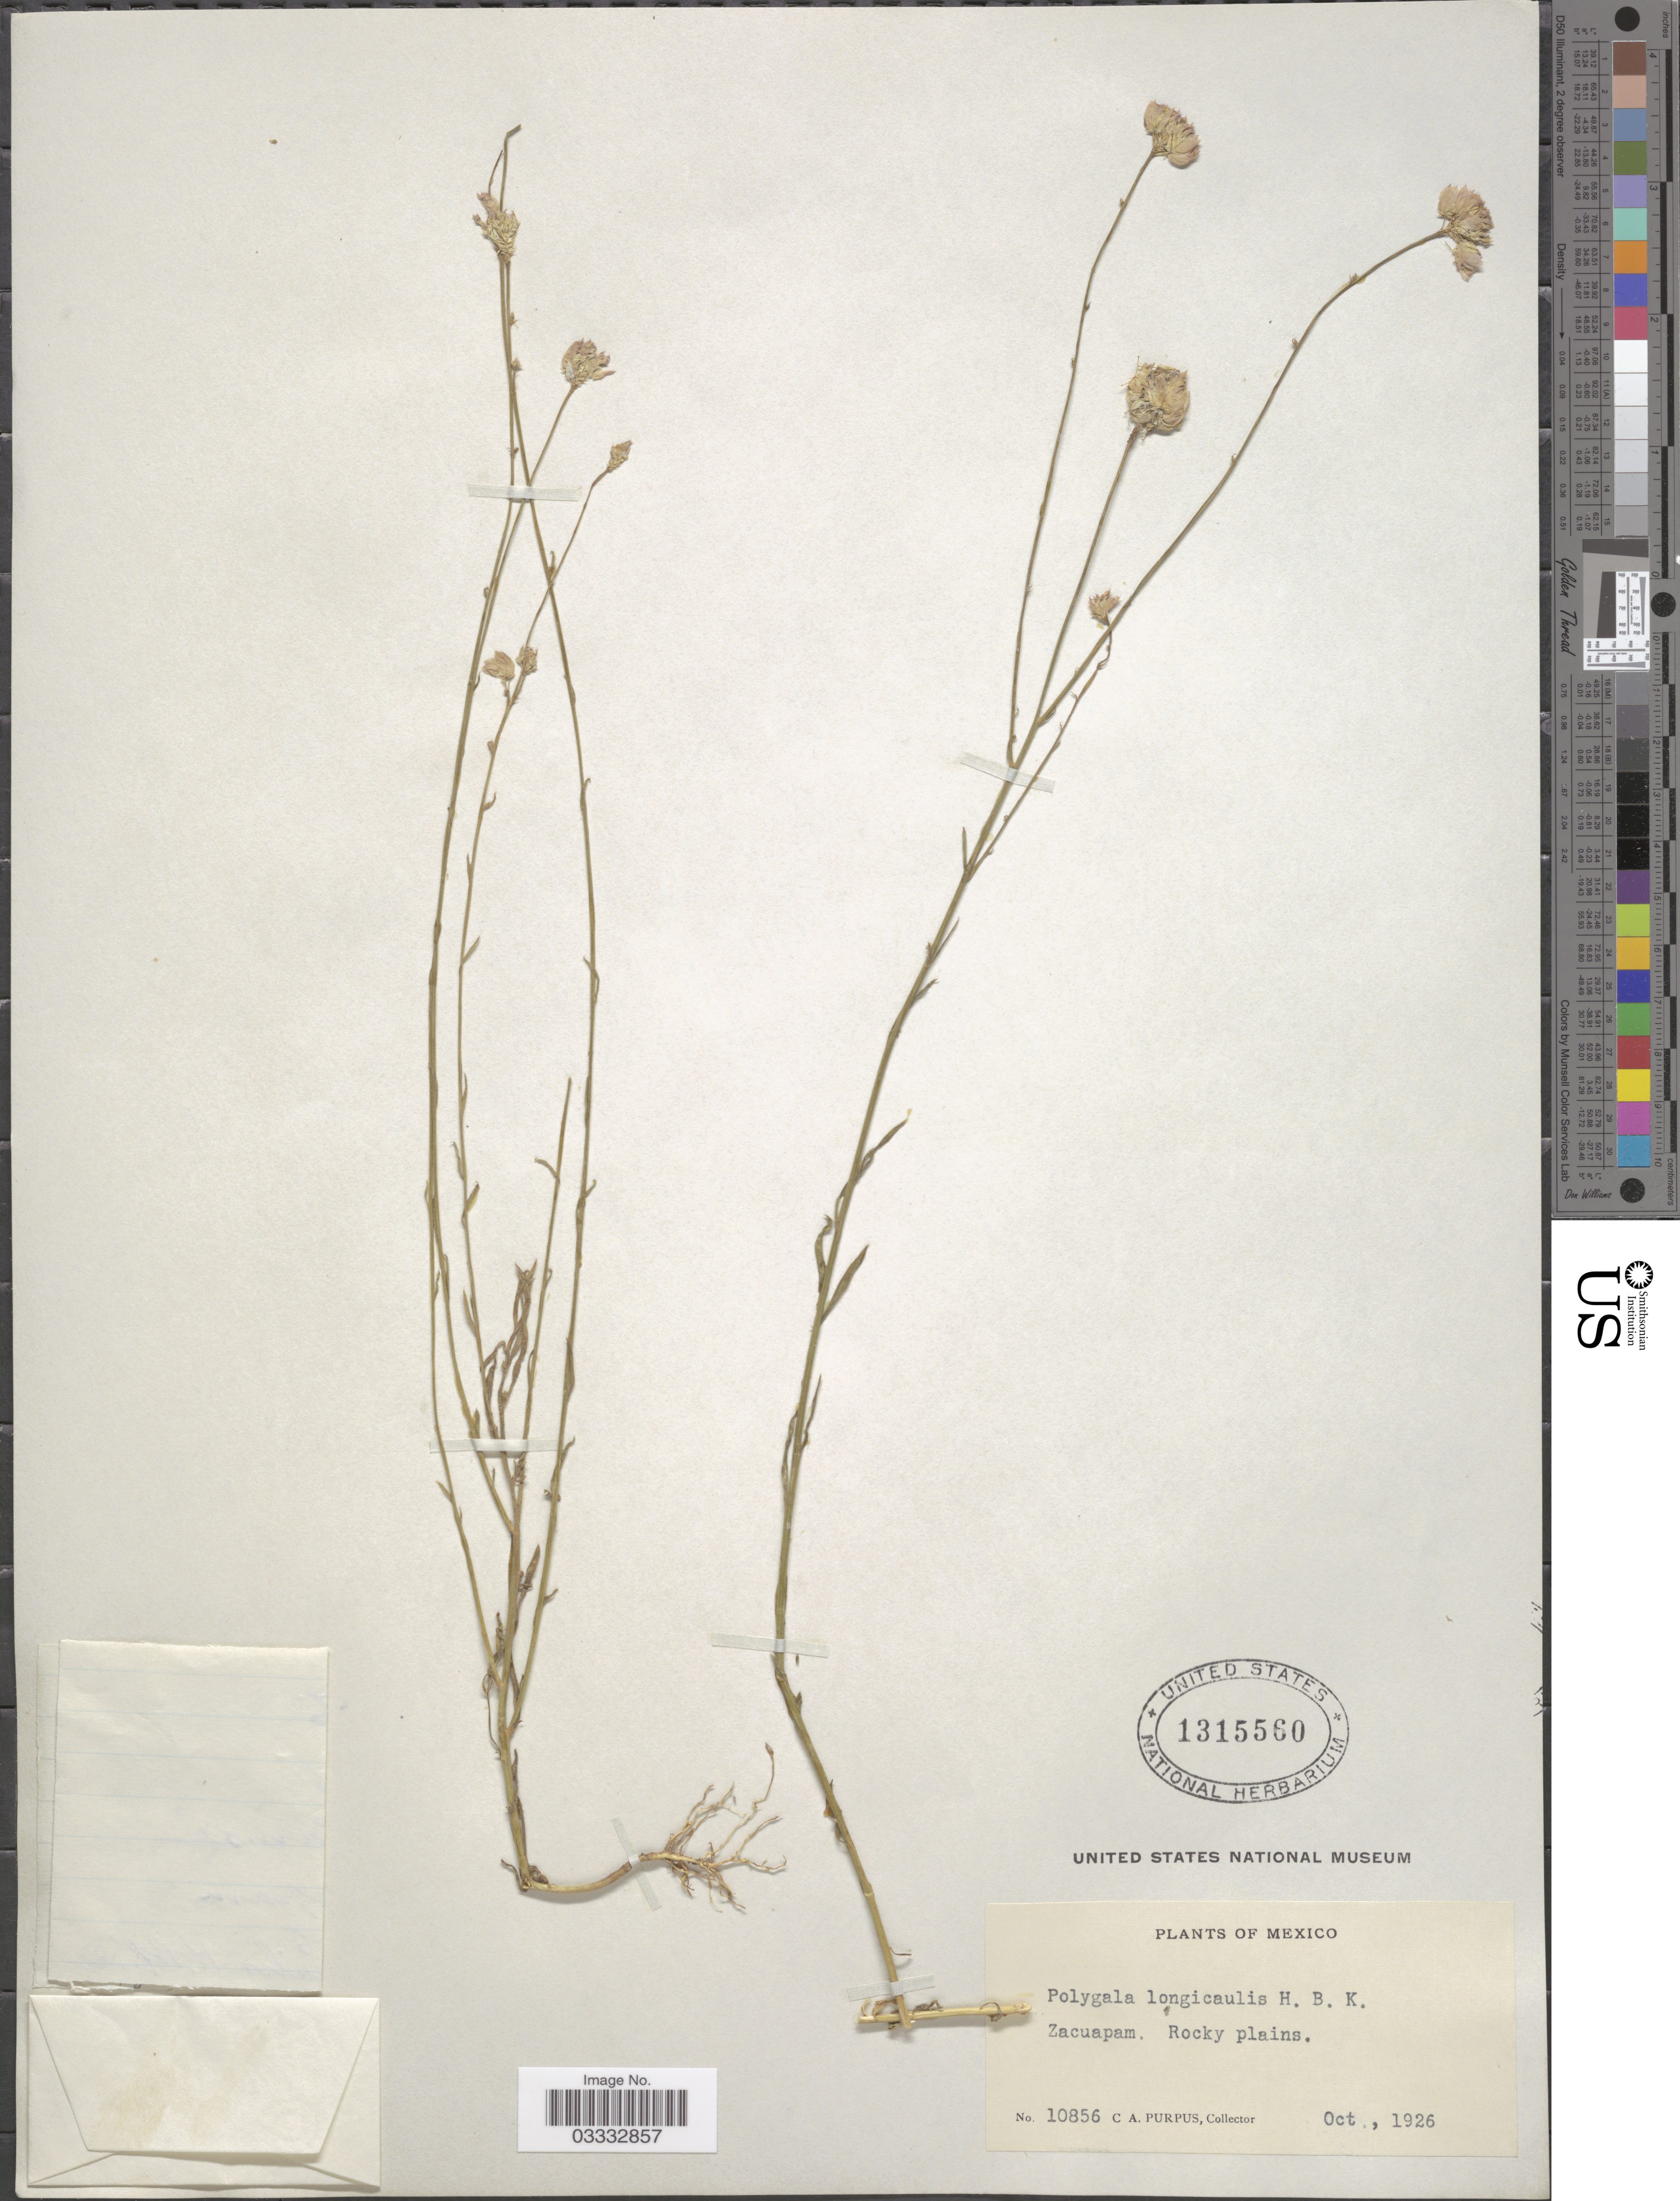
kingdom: Plantae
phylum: Tracheophyta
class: Magnoliopsida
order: Fabales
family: Polygalaceae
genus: Polygala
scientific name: Polygala longicaulis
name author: Kunth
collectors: C. A. Purpus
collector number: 10856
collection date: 1926-10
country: Mexico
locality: Zacuapam.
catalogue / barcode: US 1315560